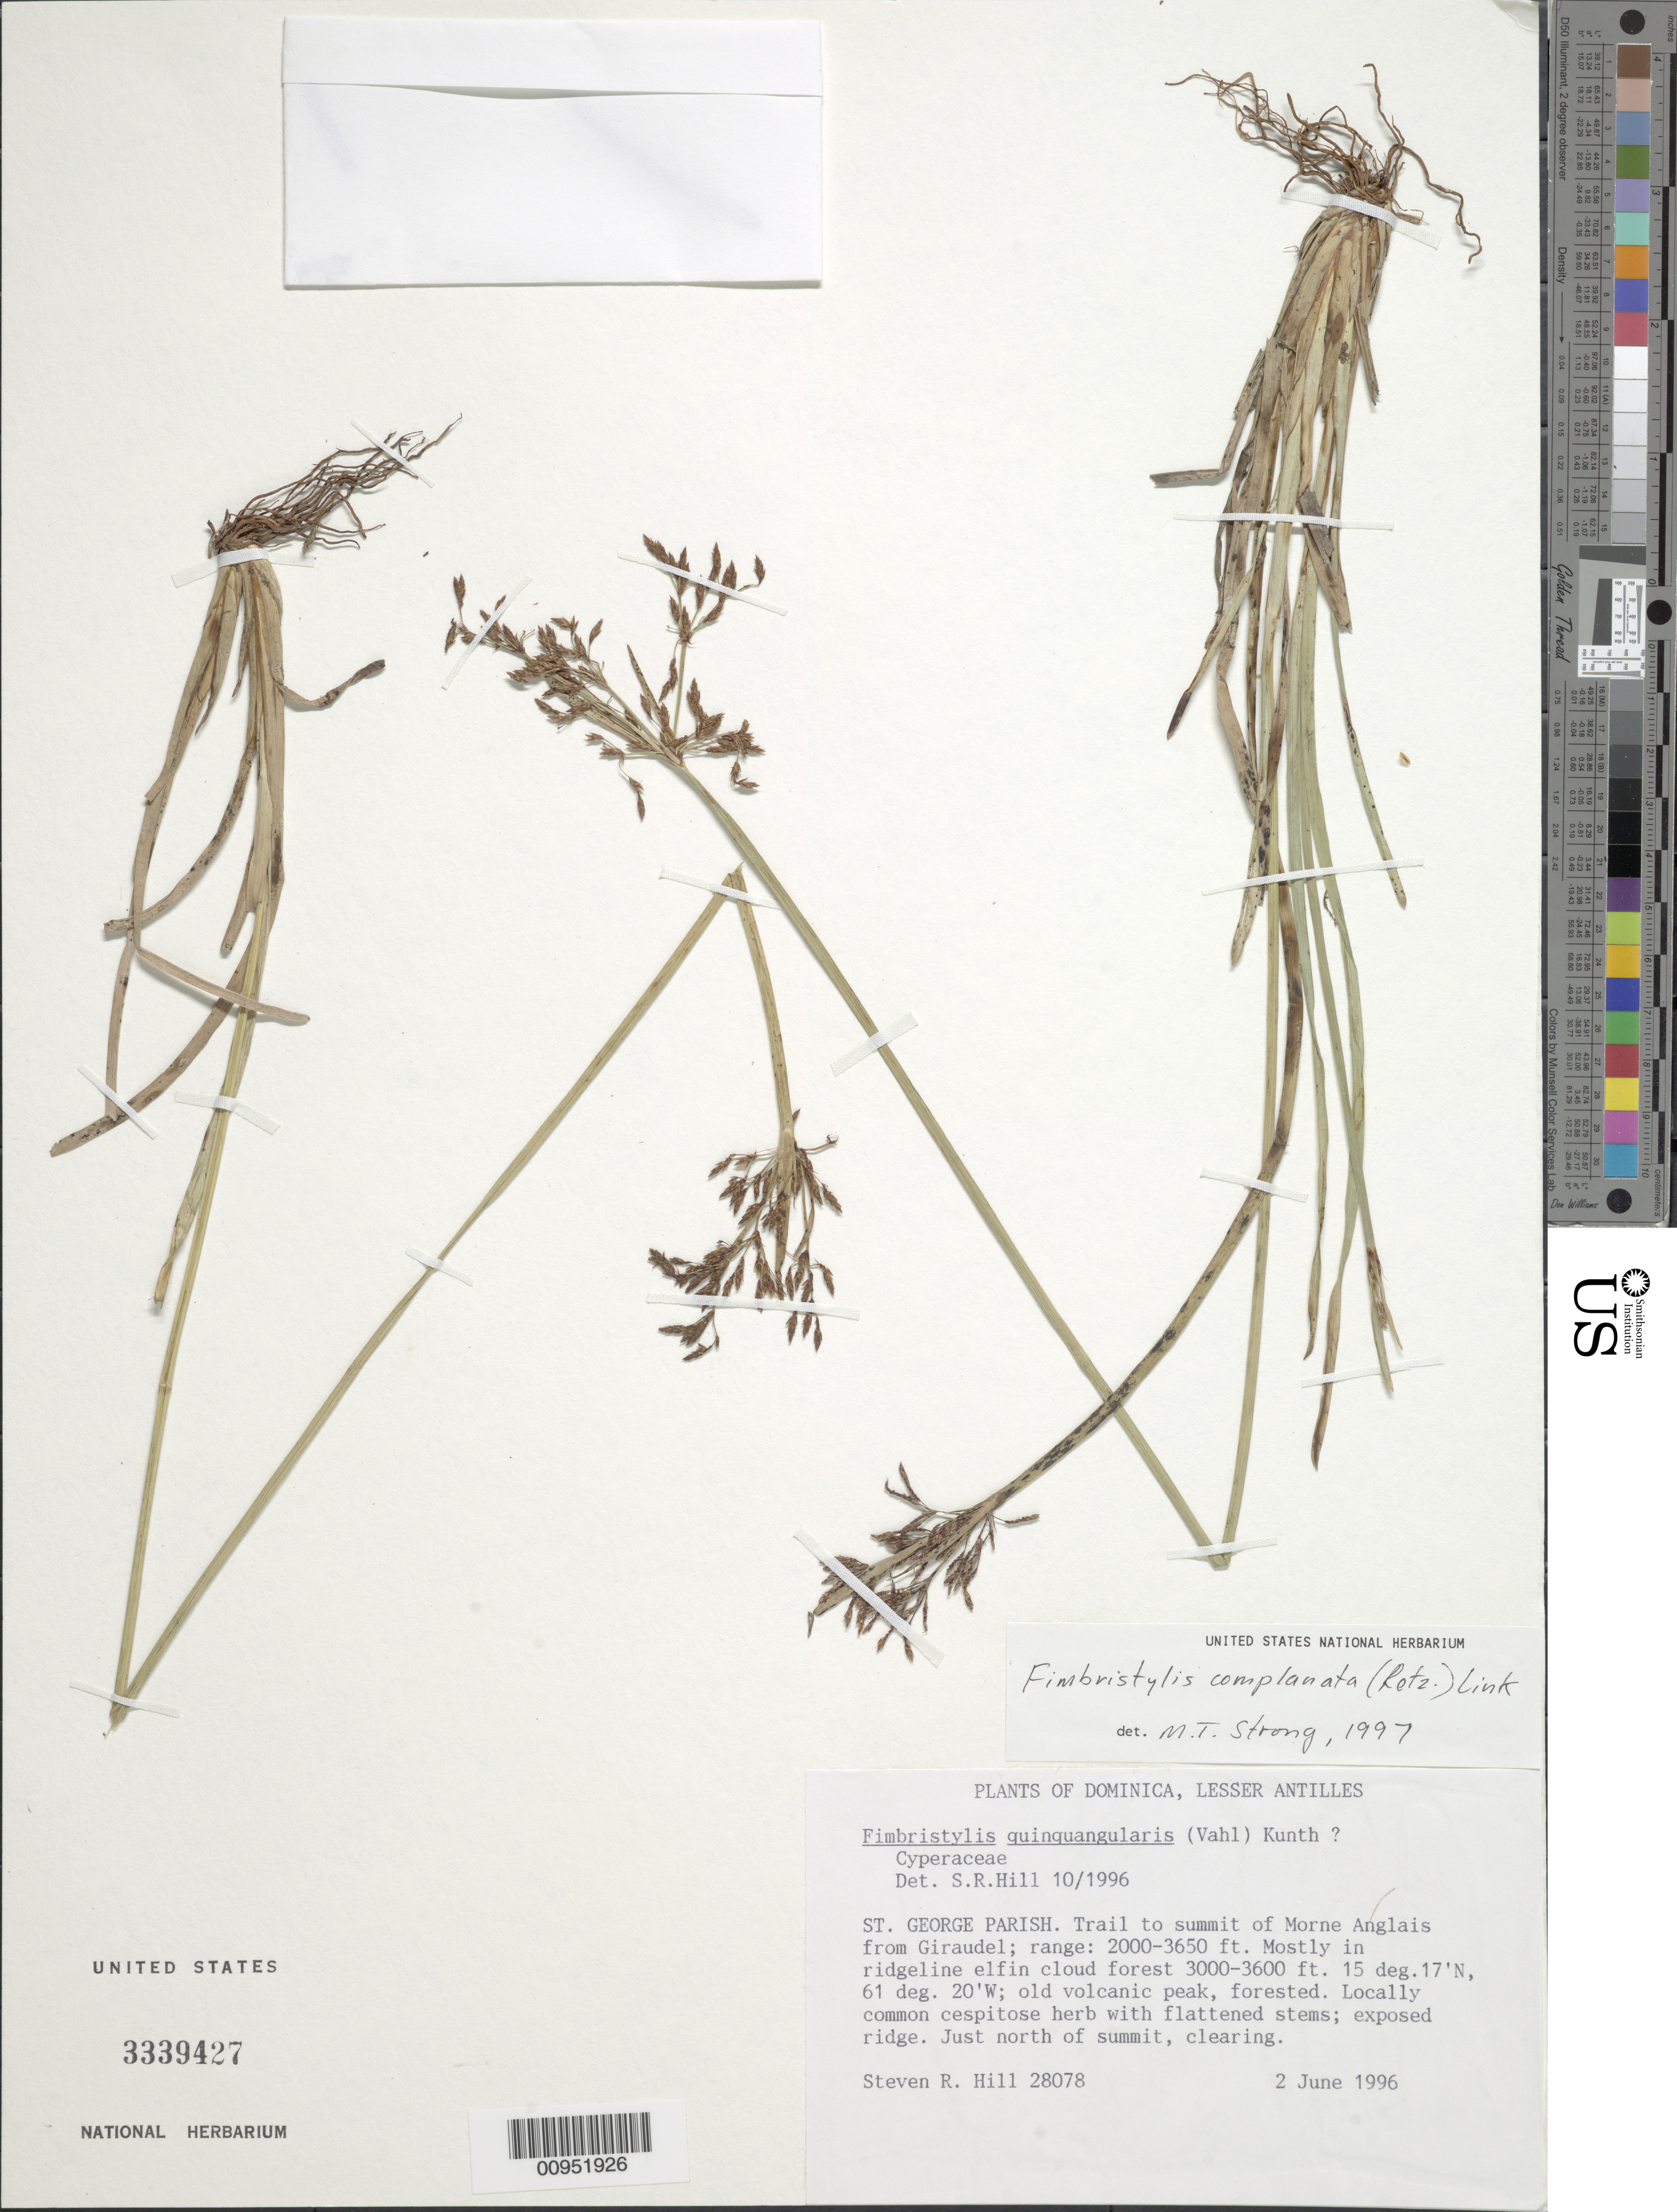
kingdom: Plantae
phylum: Tracheophyta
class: Liliopsida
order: Poales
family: Cyperaceae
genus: Fimbristylis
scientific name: Fimbristylis complanata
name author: (Retz.) Link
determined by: Strong, M. T., (US), Smithsonian Institution - National Museum of Natural History (UNITED STATES)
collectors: S. R. Hill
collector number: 28078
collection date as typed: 02 Jun 1996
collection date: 1996-06-02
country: Dominica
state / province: St. George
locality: Trail to summit of Morne Anglais from Giraudel, ridgeline elfin cloud forest, exposed ridge, just north of summit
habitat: Mostly in elfin cloud forest, old volcanic peak, forested; exposed ridge; clearing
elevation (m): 610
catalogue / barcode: US 3339427